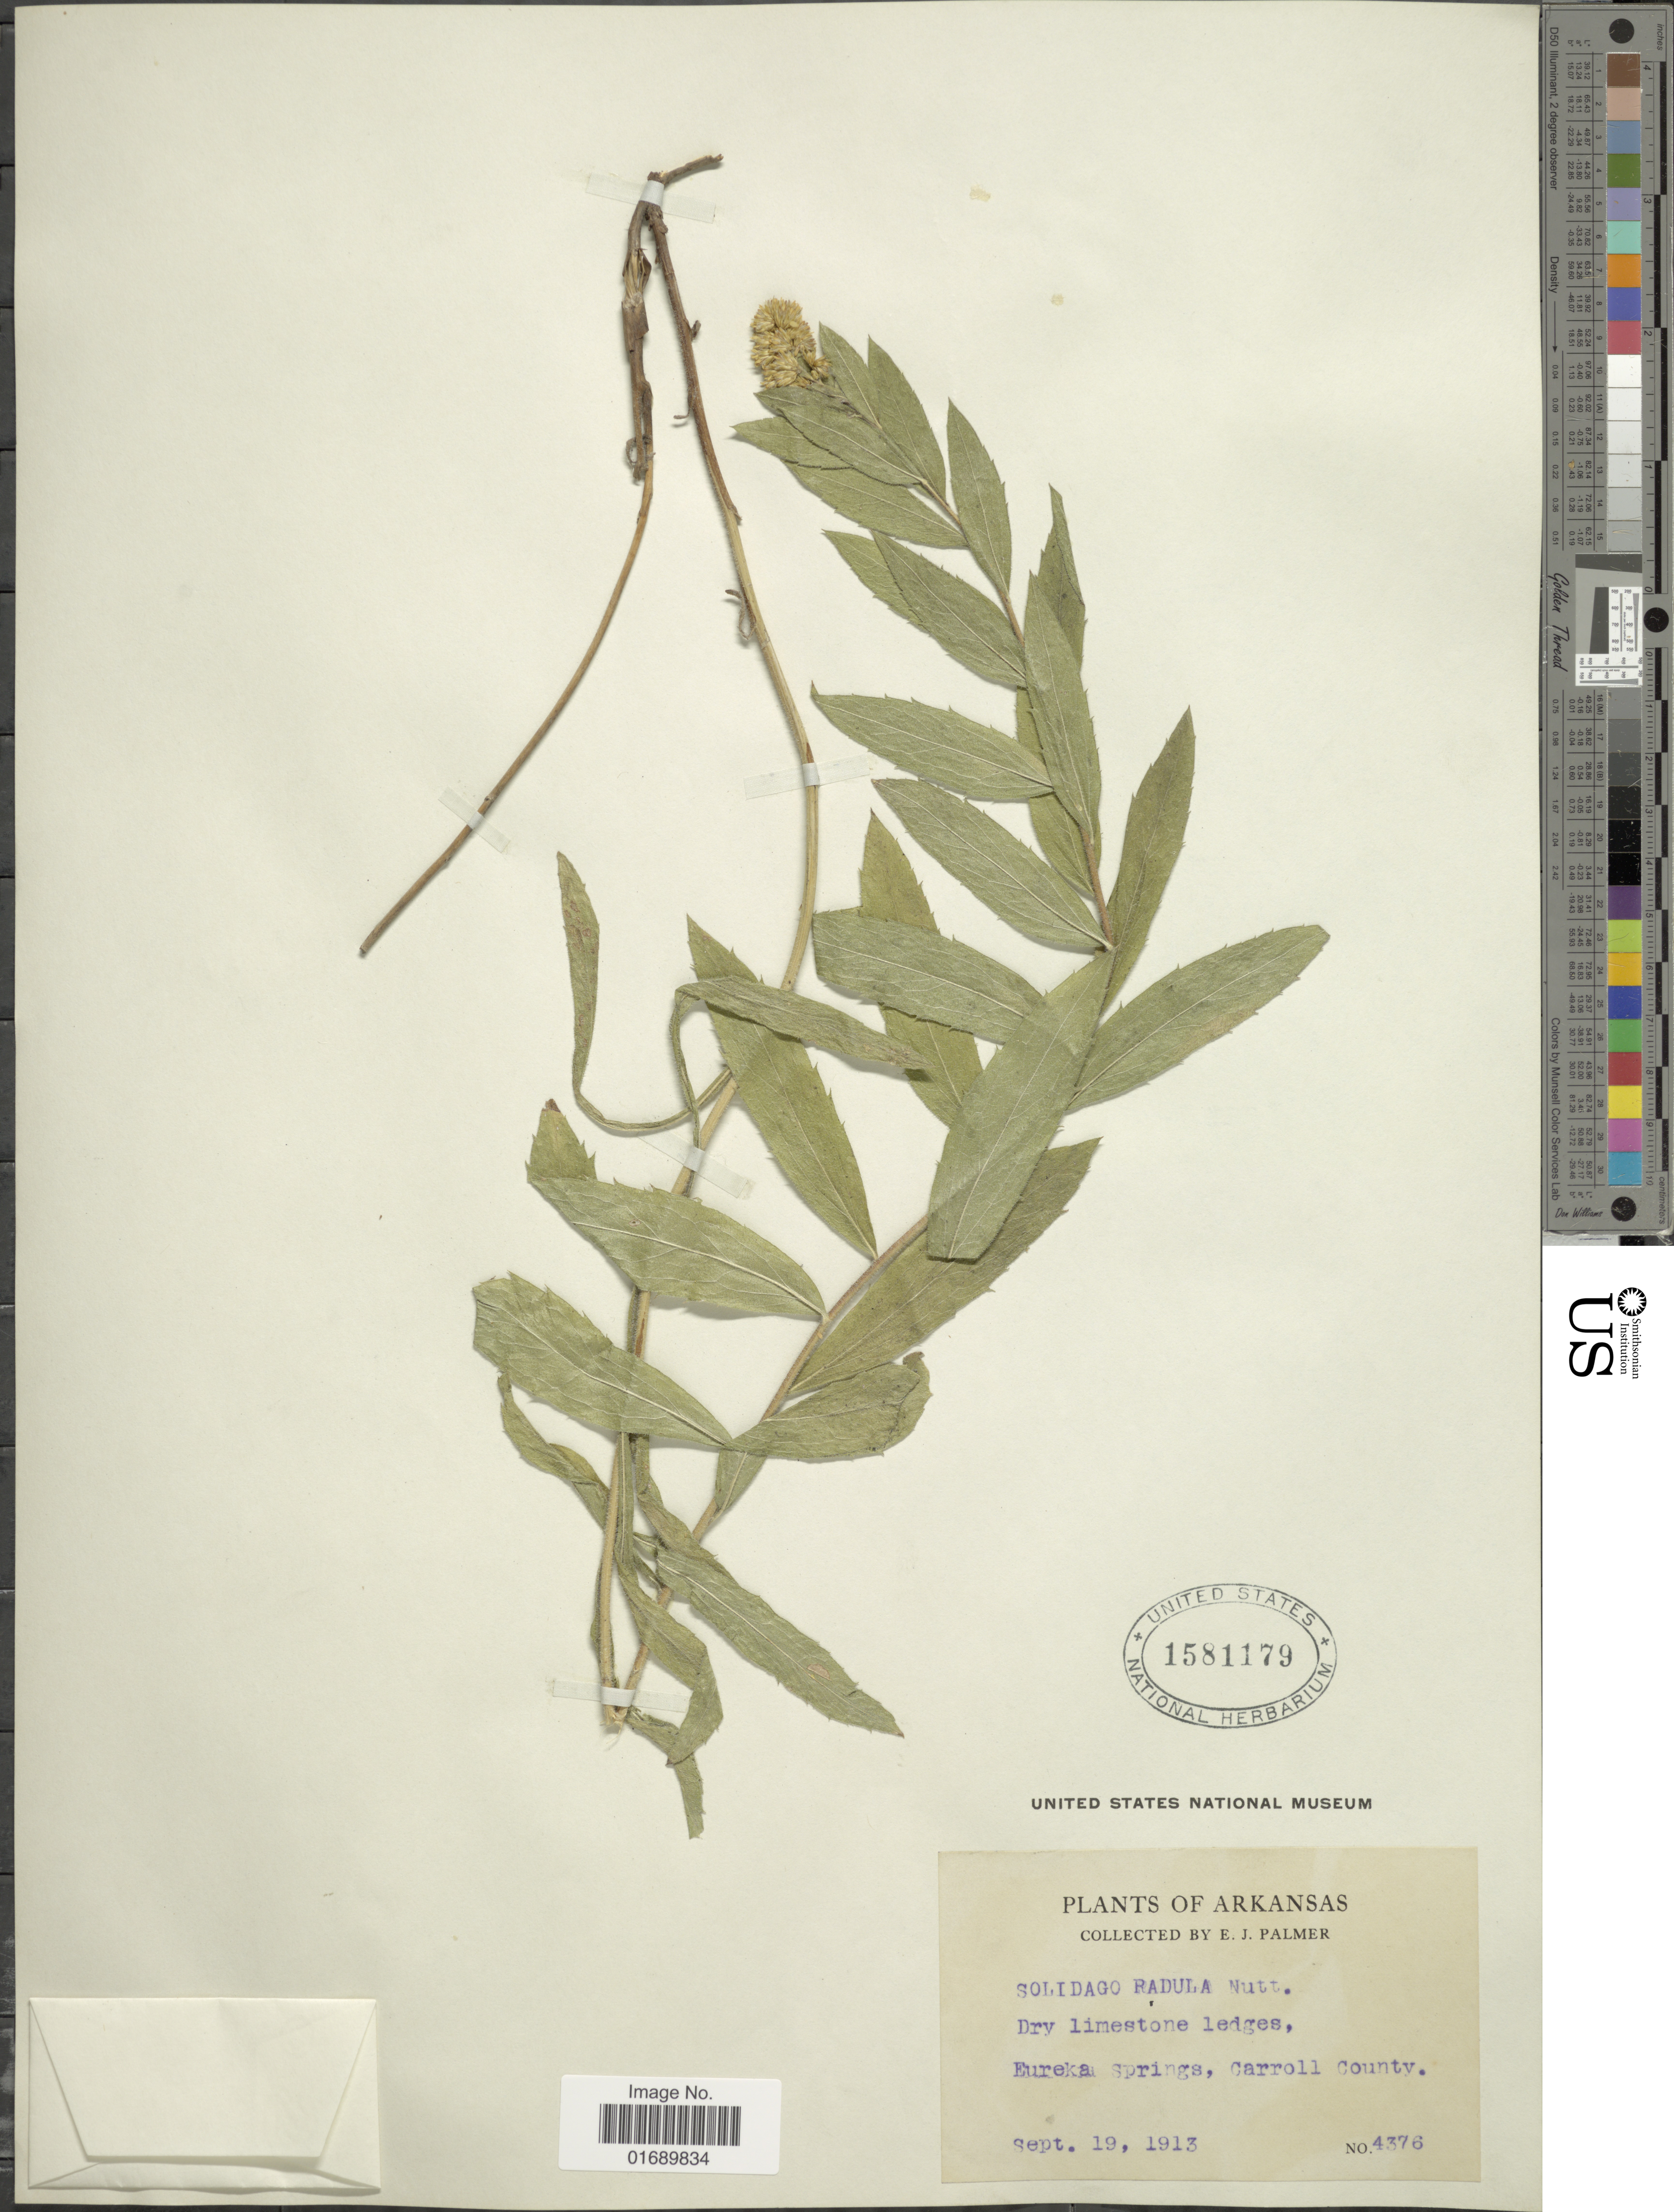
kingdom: Plantae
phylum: Tracheophyta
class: Magnoliopsida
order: Asterales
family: Asteraceae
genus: Solidago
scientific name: Solidago radula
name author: Nutt.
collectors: E. J. Palmer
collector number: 4376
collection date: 1913-09-19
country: United States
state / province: Arkansas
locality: Dry limestone ledges, Eureka Springs, Carroll County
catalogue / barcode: US 1581179